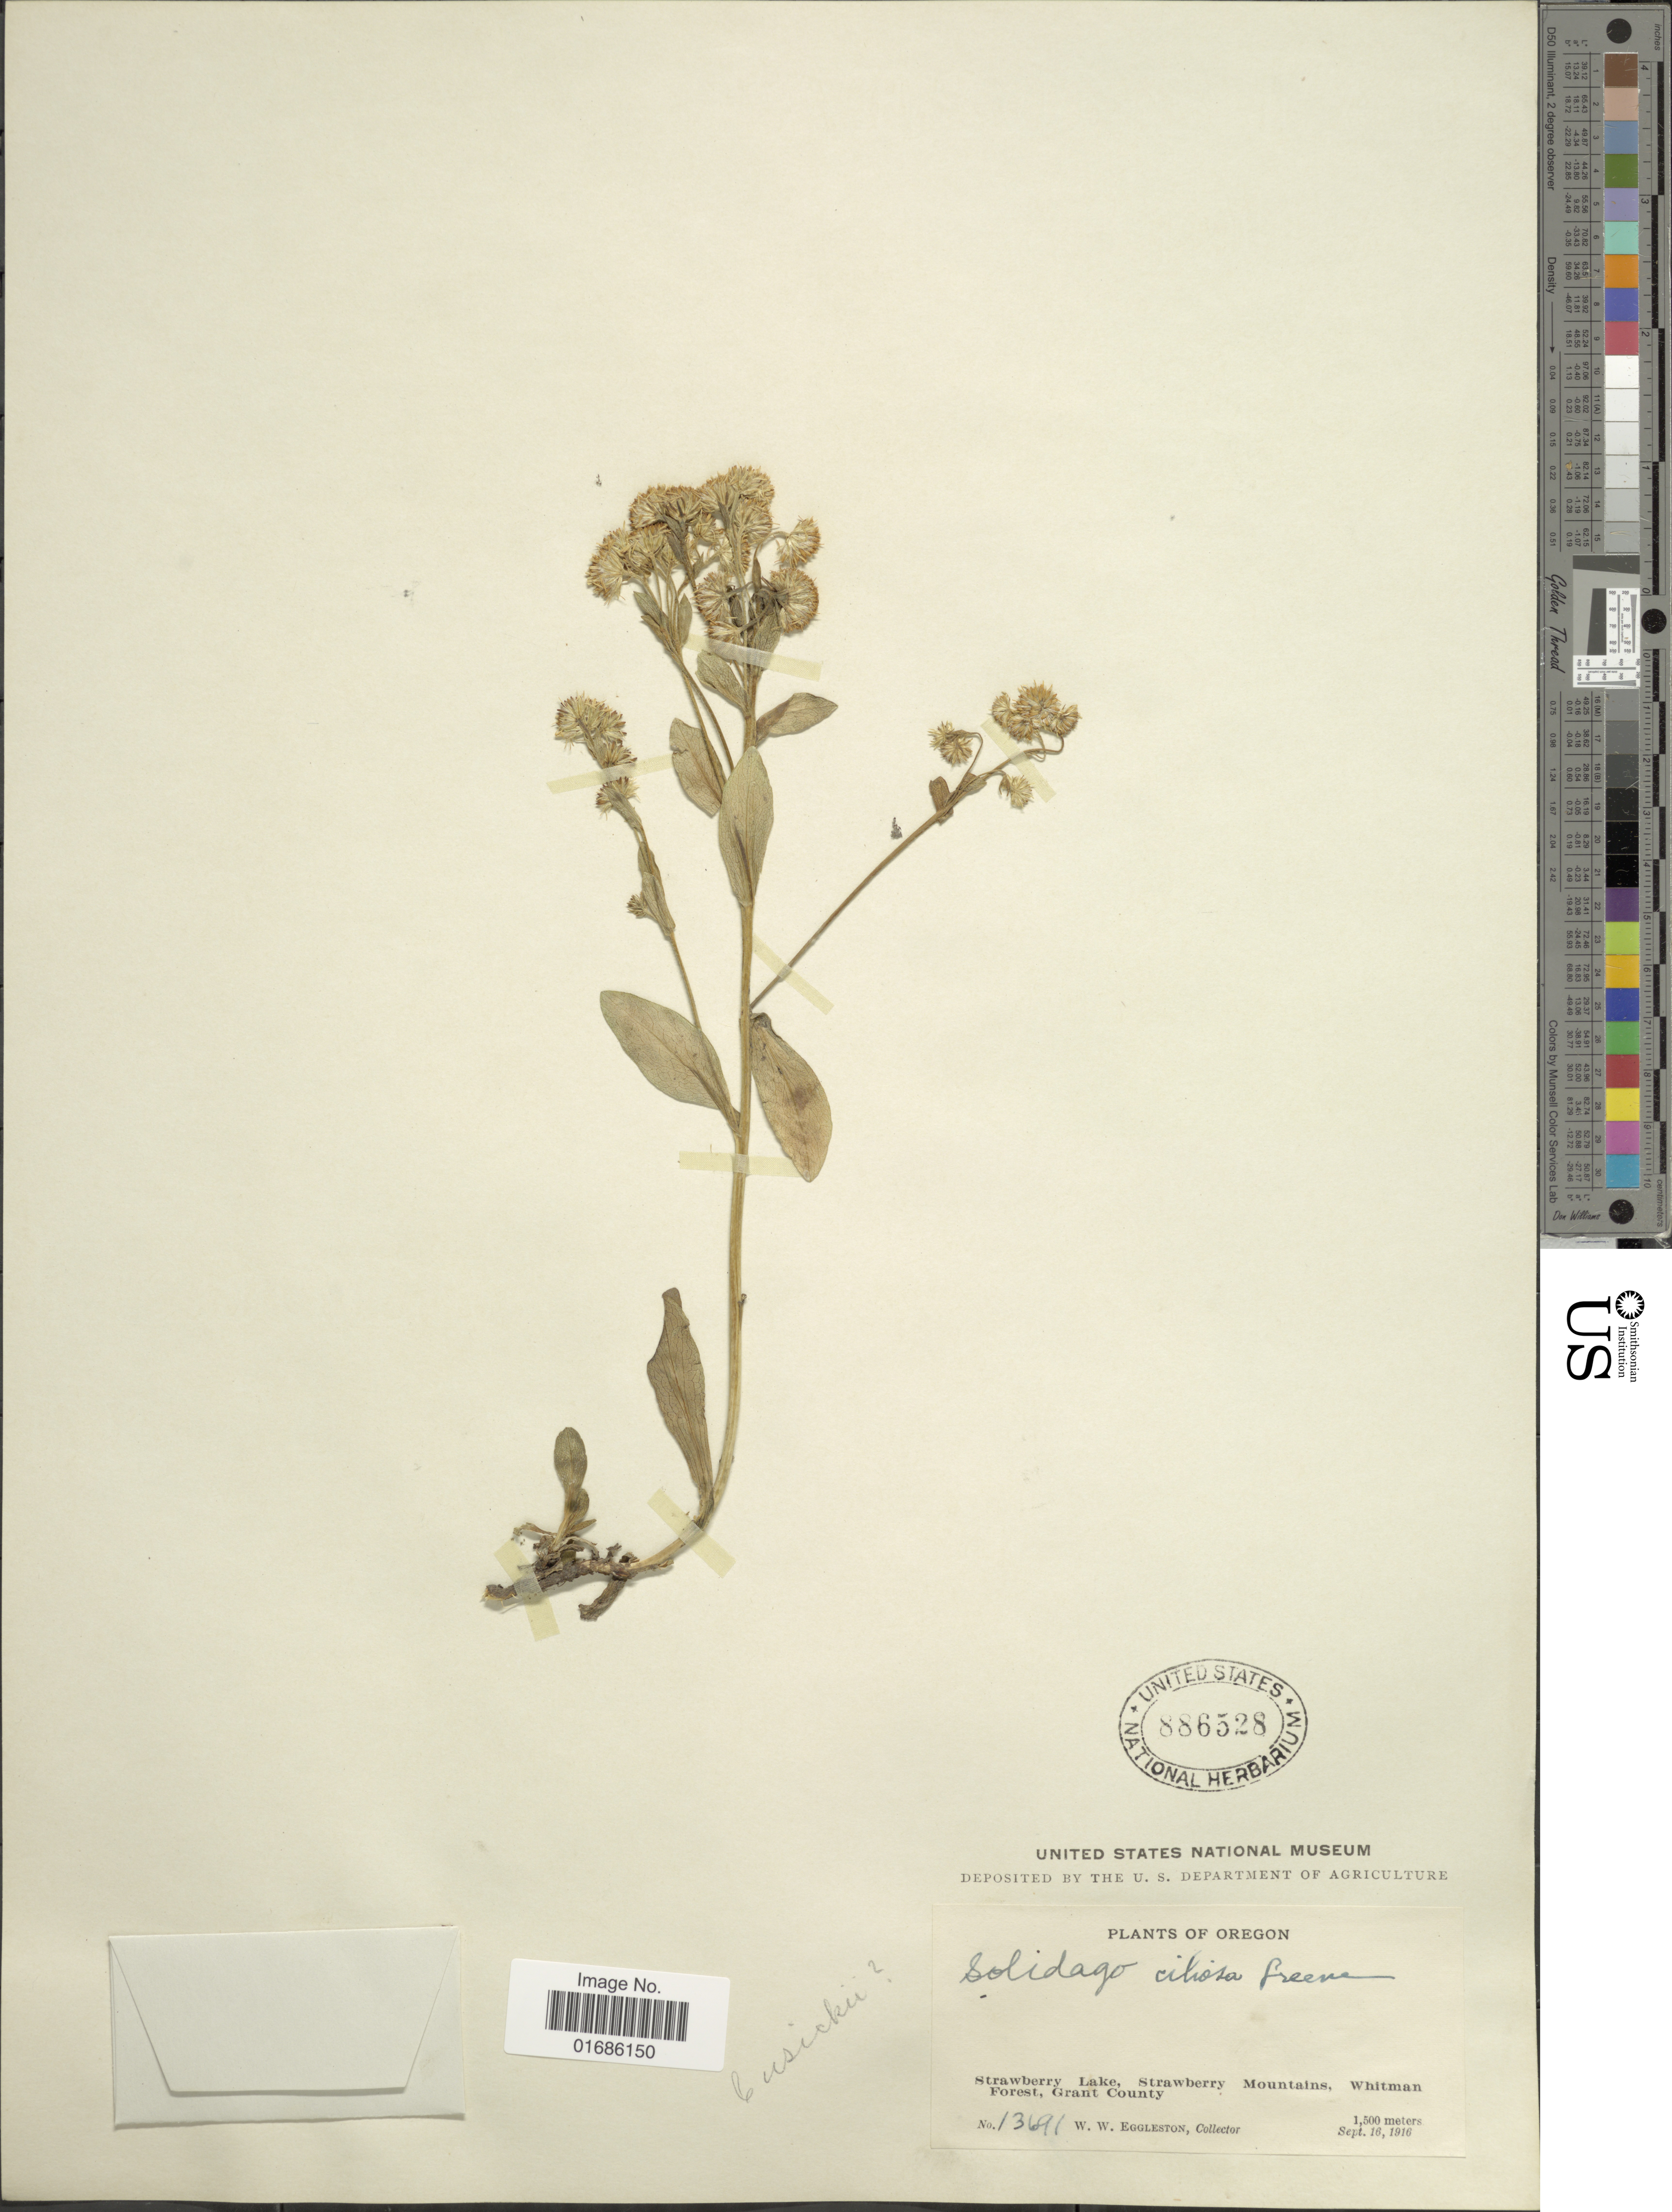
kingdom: Plantae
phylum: Tracheophyta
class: Magnoliopsida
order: Asterales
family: Asteraceae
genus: Solidago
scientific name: Solidago ciliosa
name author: Greene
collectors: W. W. Eggleston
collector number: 13691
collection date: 1916-09-16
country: United States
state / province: Oregon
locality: Strawberry Lake, Strawberry Mountains, Whitman Forest, Grant County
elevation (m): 1500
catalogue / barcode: US 886528